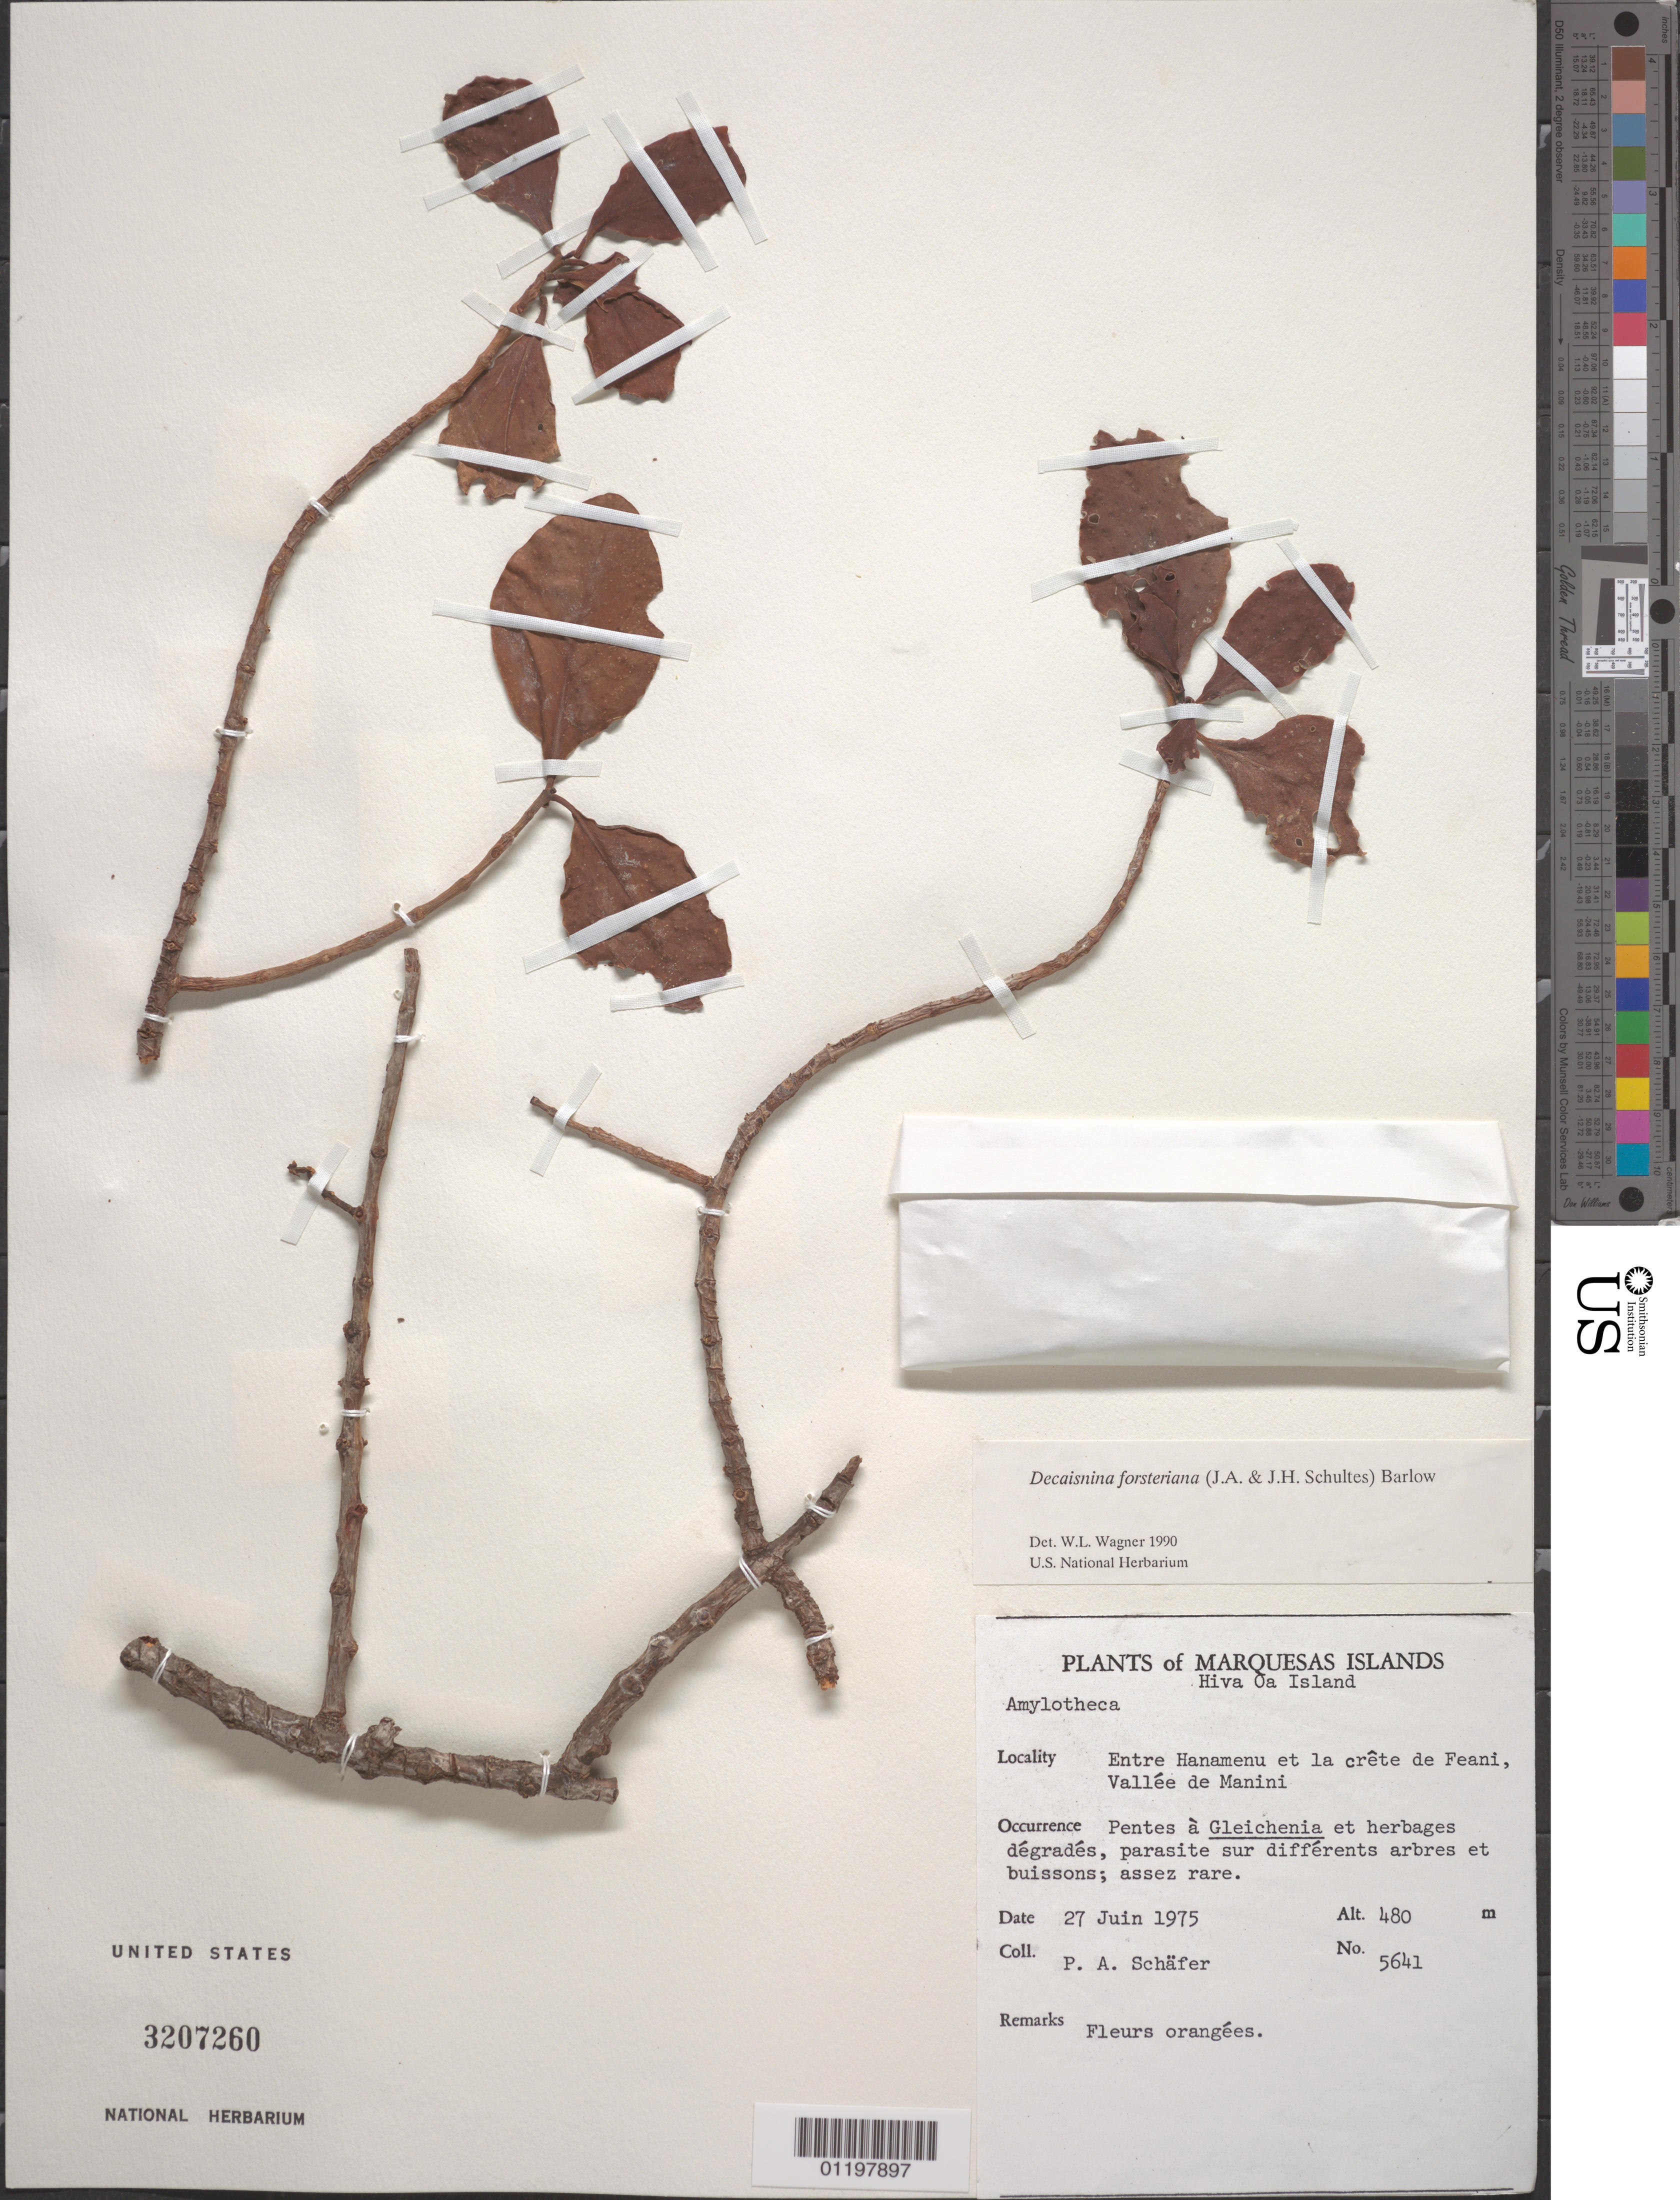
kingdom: Plantae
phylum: Tracheophyta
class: Magnoliopsida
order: Santalales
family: Loranthaceae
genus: Decaisnina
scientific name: Decaisnina forsteriana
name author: (Schult. & Schult. f.) Barlow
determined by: Wagner, W. L., (BOT), Smithsonian Institution - National Museum of Natural History (UNITED STATES)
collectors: P. A. Schäfer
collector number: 5641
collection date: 1975-06-27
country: French Polynesia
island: Hiva Oa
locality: Entre Hanamenu et la crête de Feani, vallée de Manini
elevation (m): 480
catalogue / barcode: US 3207260